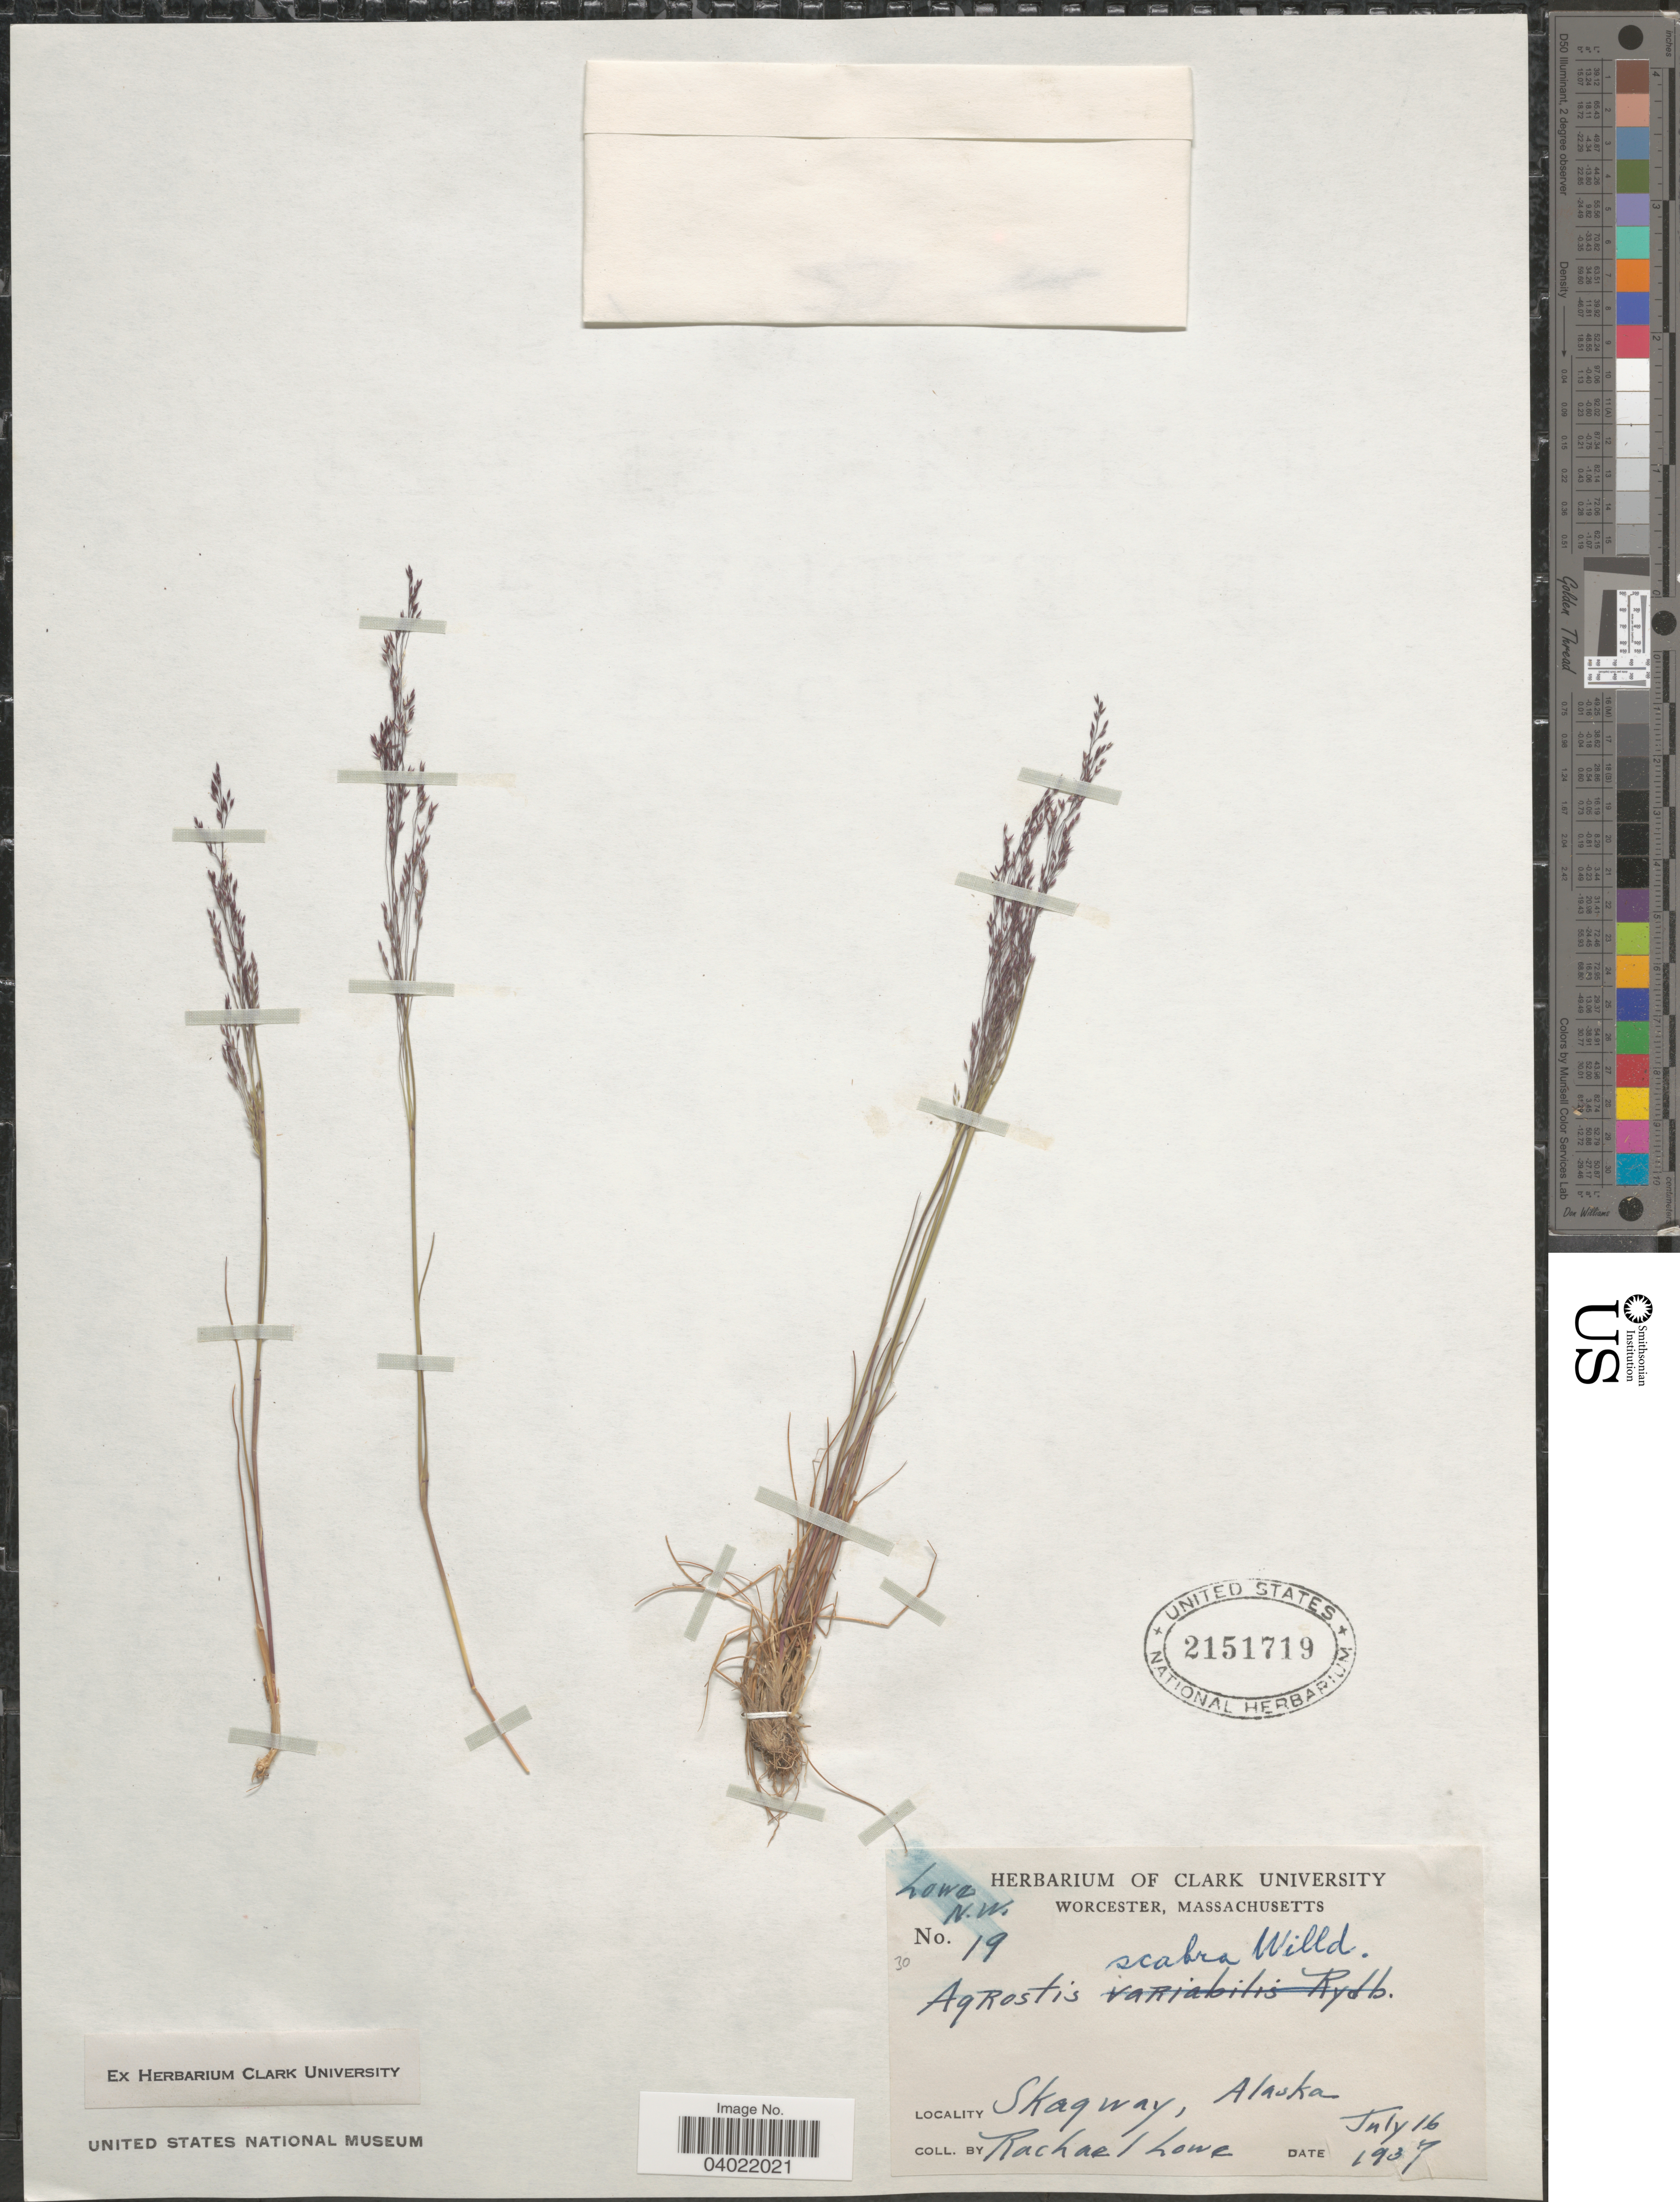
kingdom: Plantae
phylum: Tracheophyta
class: Liliopsida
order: Poales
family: Poaceae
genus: Agrostis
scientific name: Agrostis scabra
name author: Willd.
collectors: R. Lowe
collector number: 19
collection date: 1937-07-16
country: United States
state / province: Alaska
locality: Skagway.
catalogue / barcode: US 2151719